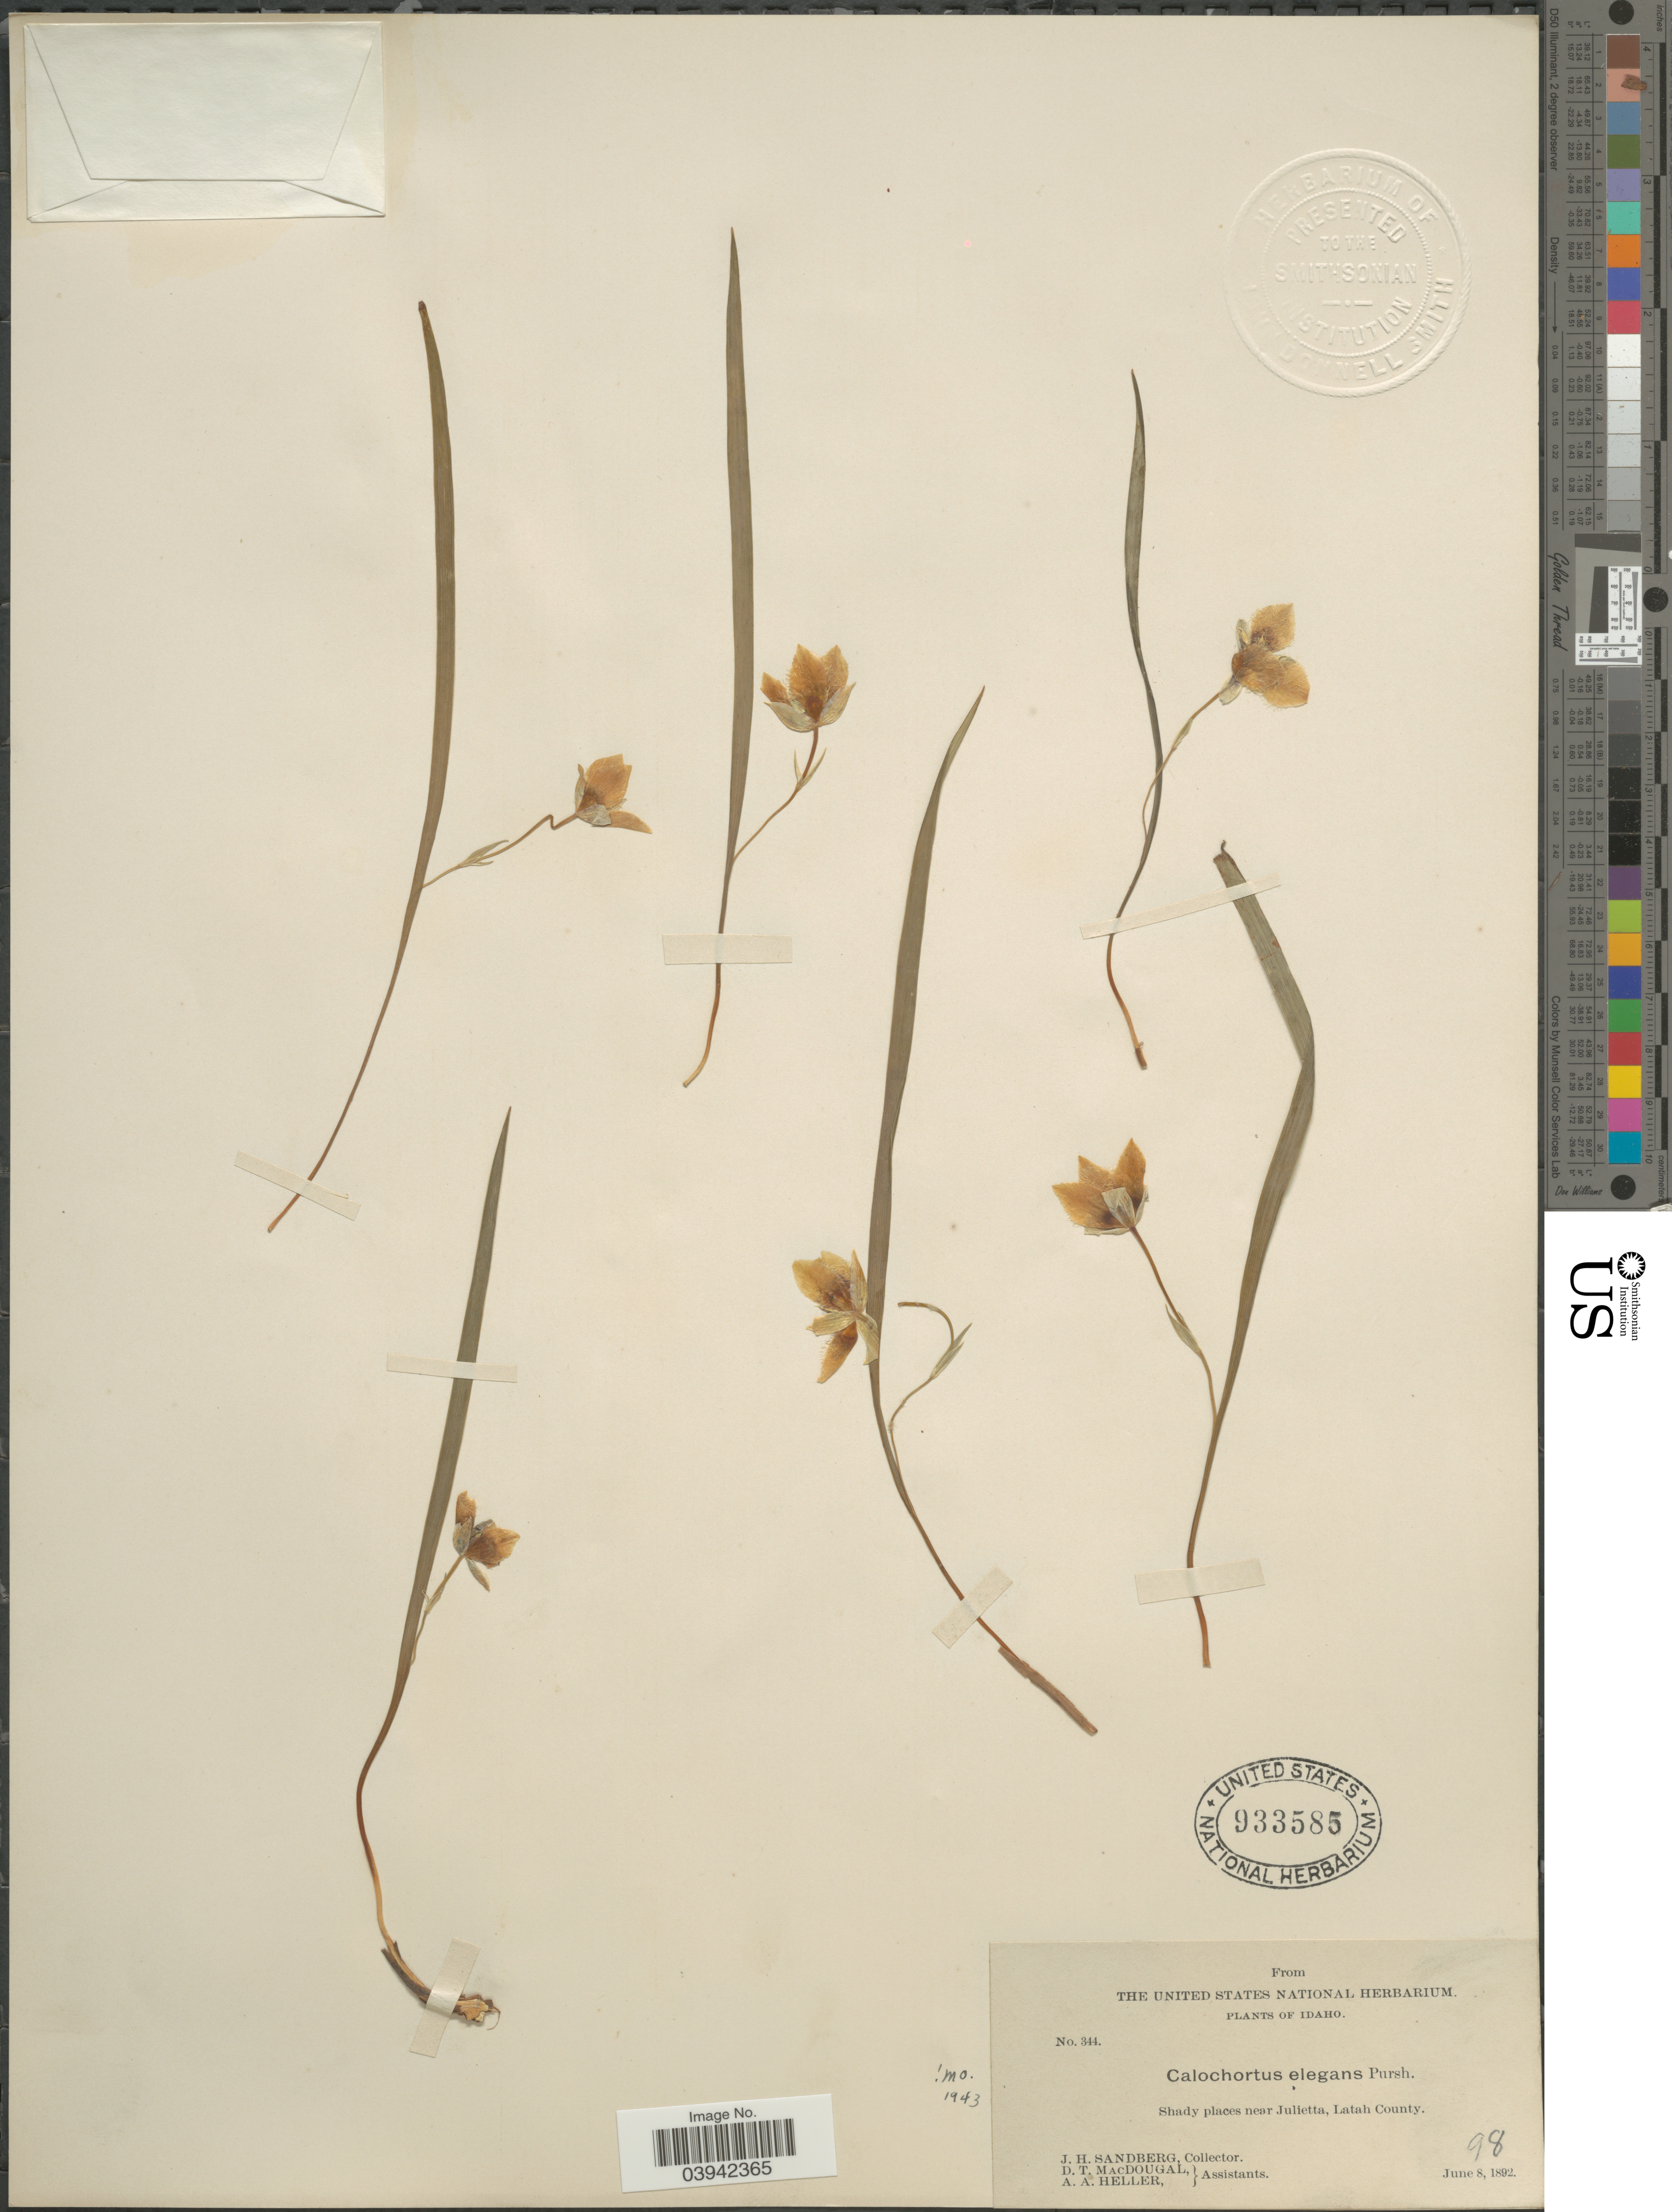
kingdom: Plantae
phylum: Tracheophyta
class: Liliopsida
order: Liliales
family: Liliaceae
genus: Calochortus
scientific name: Calochortus elegans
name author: Pursh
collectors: J. H. Sandberg, D. T. MacDougal & A. A. Heller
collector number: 344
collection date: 1892-06-08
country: United States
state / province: Idaho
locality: Shady places near Julietta, Latah County.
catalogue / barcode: US 933585